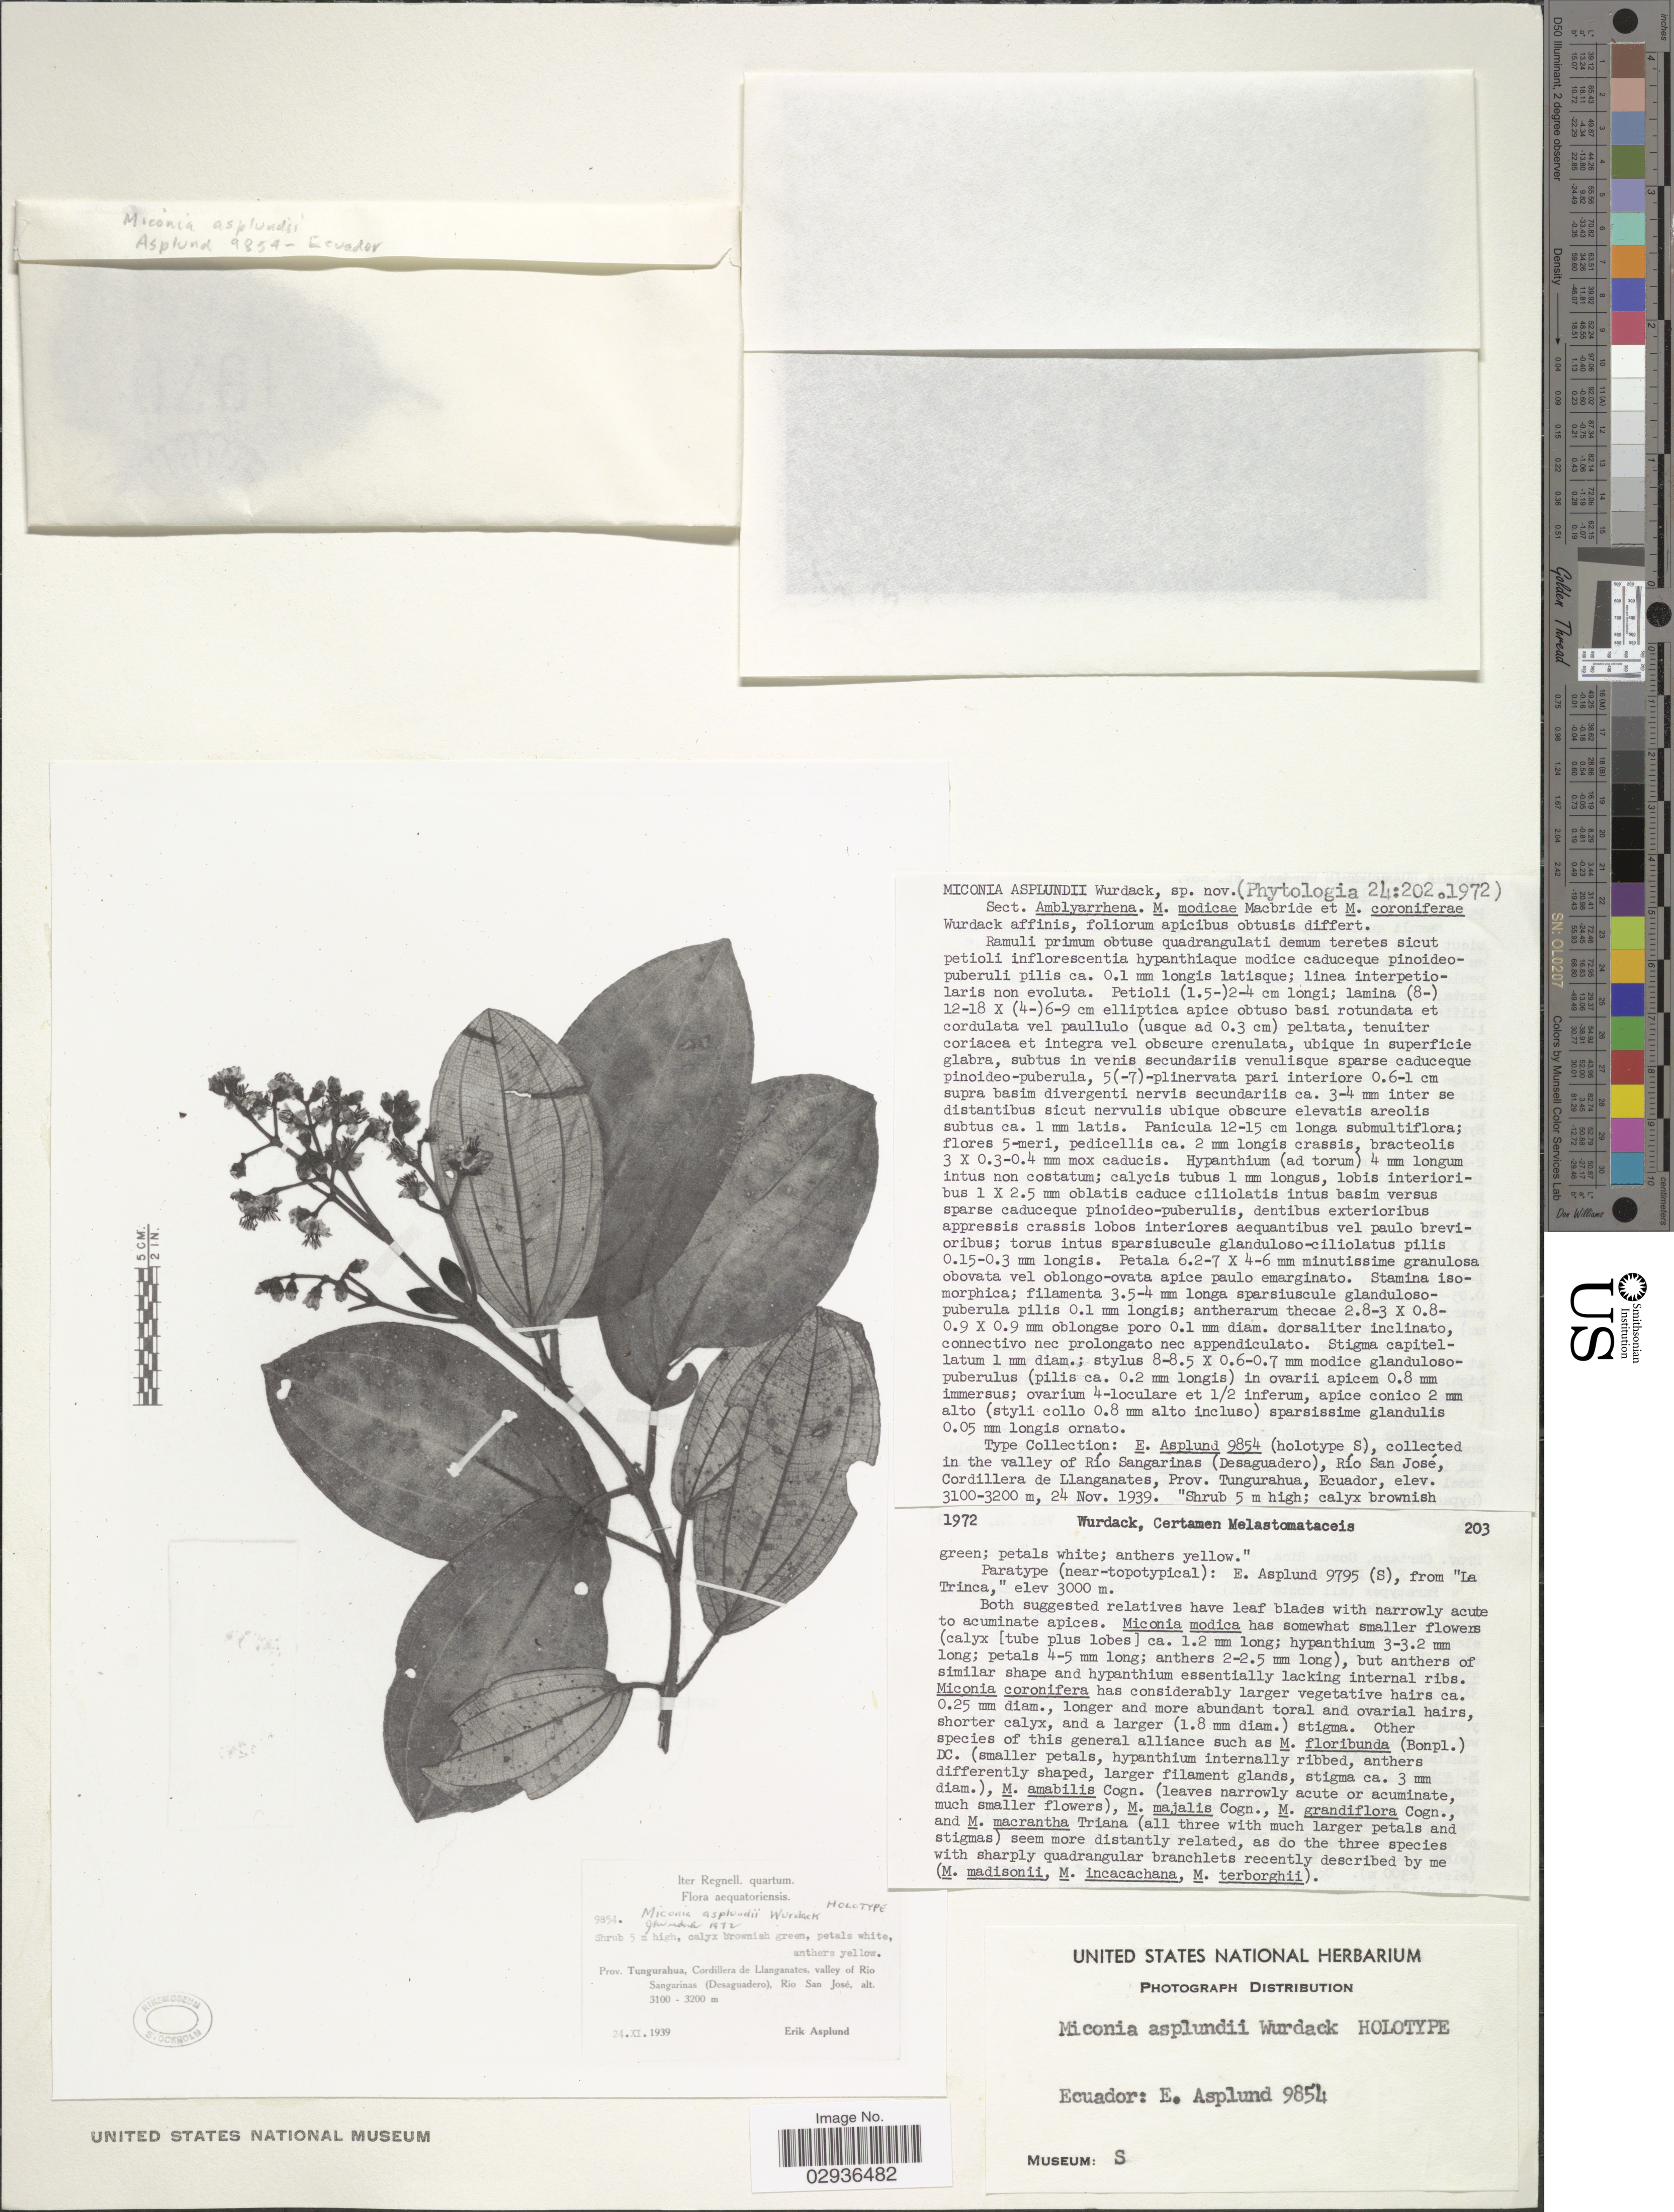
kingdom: Plantae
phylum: Tracheophyta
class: Magnoliopsida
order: Myrtales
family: Melastomataceae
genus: Miconia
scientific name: Miconia asplundii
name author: Wurdack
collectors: E. Asplund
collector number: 9854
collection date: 1939-11-24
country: Ecuador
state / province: Tungurahua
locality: In the valley of Río Sangarinas.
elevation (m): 3100